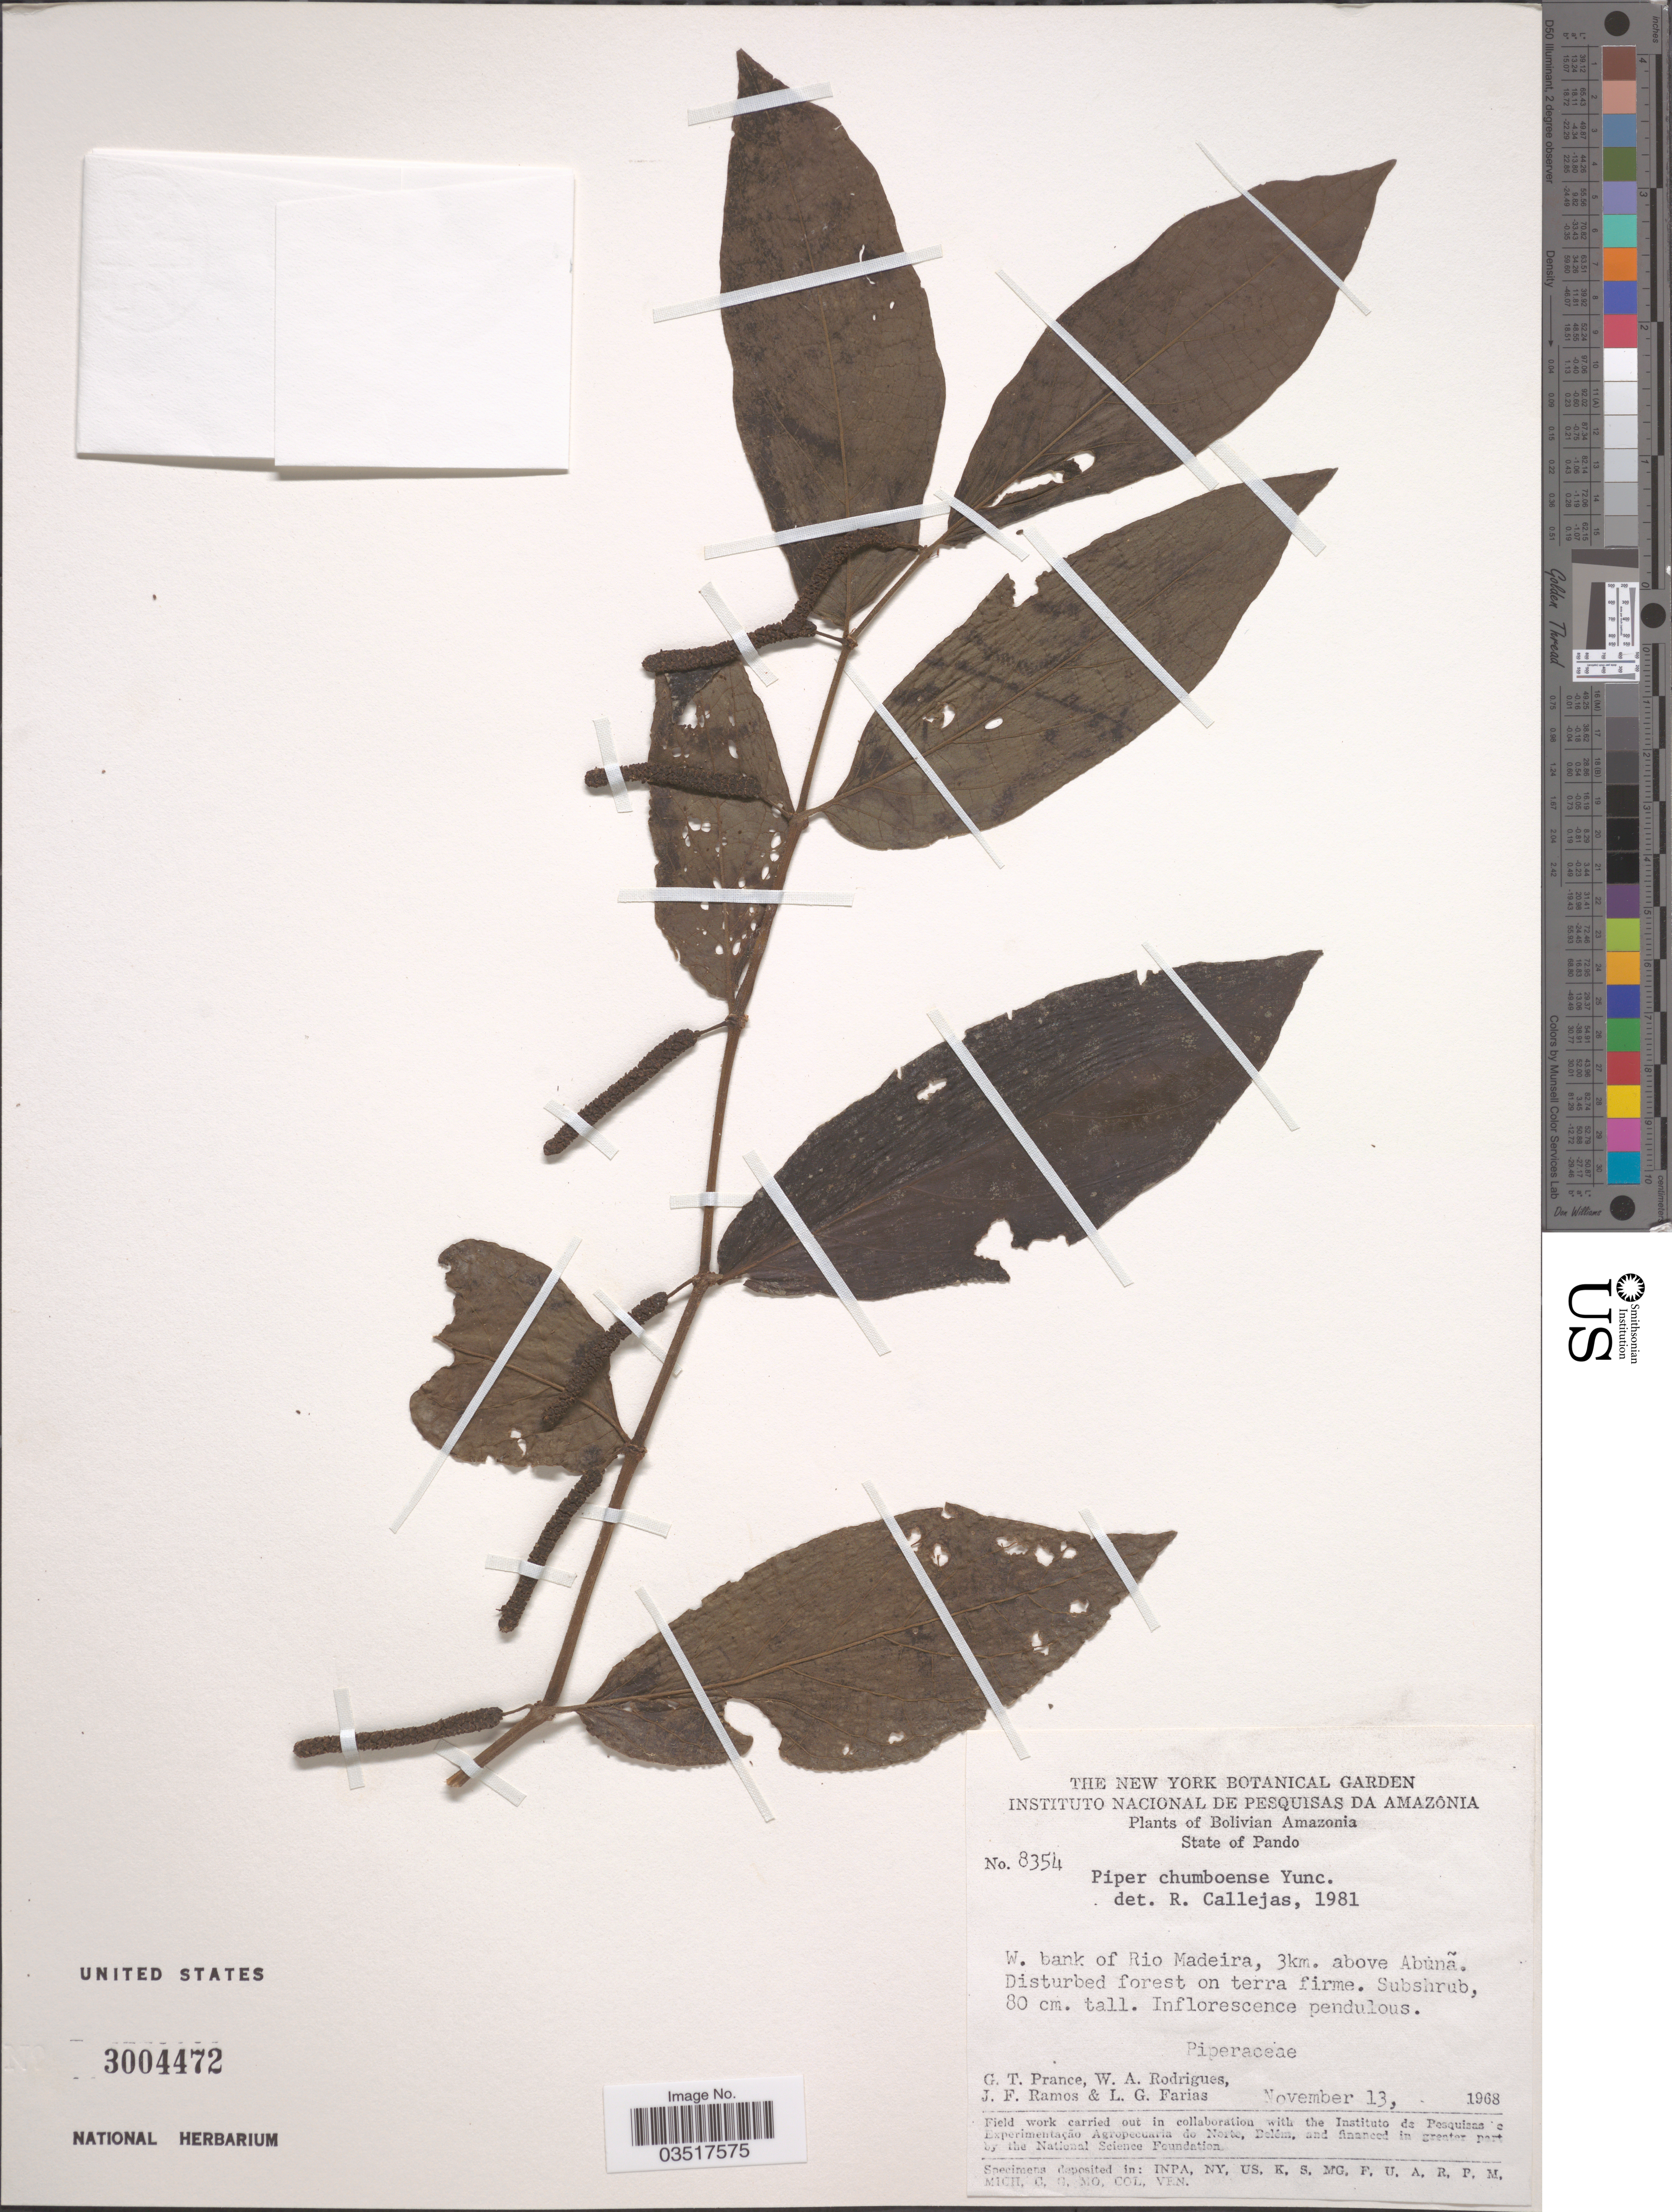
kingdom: Plantae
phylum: Tracheophyta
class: Magnoliopsida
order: Piperales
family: Piperaceae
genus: Piper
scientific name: Piper chumboense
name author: Yunck.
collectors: G. T. Prance, W. A. Rodrigues, J. F. Ramos & L. G. Farias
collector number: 8354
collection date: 1968-11-13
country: Bolivia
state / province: Pando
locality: Bolivian Amazonia. W. bank of Rio Madeira, 3km. above Abunã.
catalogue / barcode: US 3004472